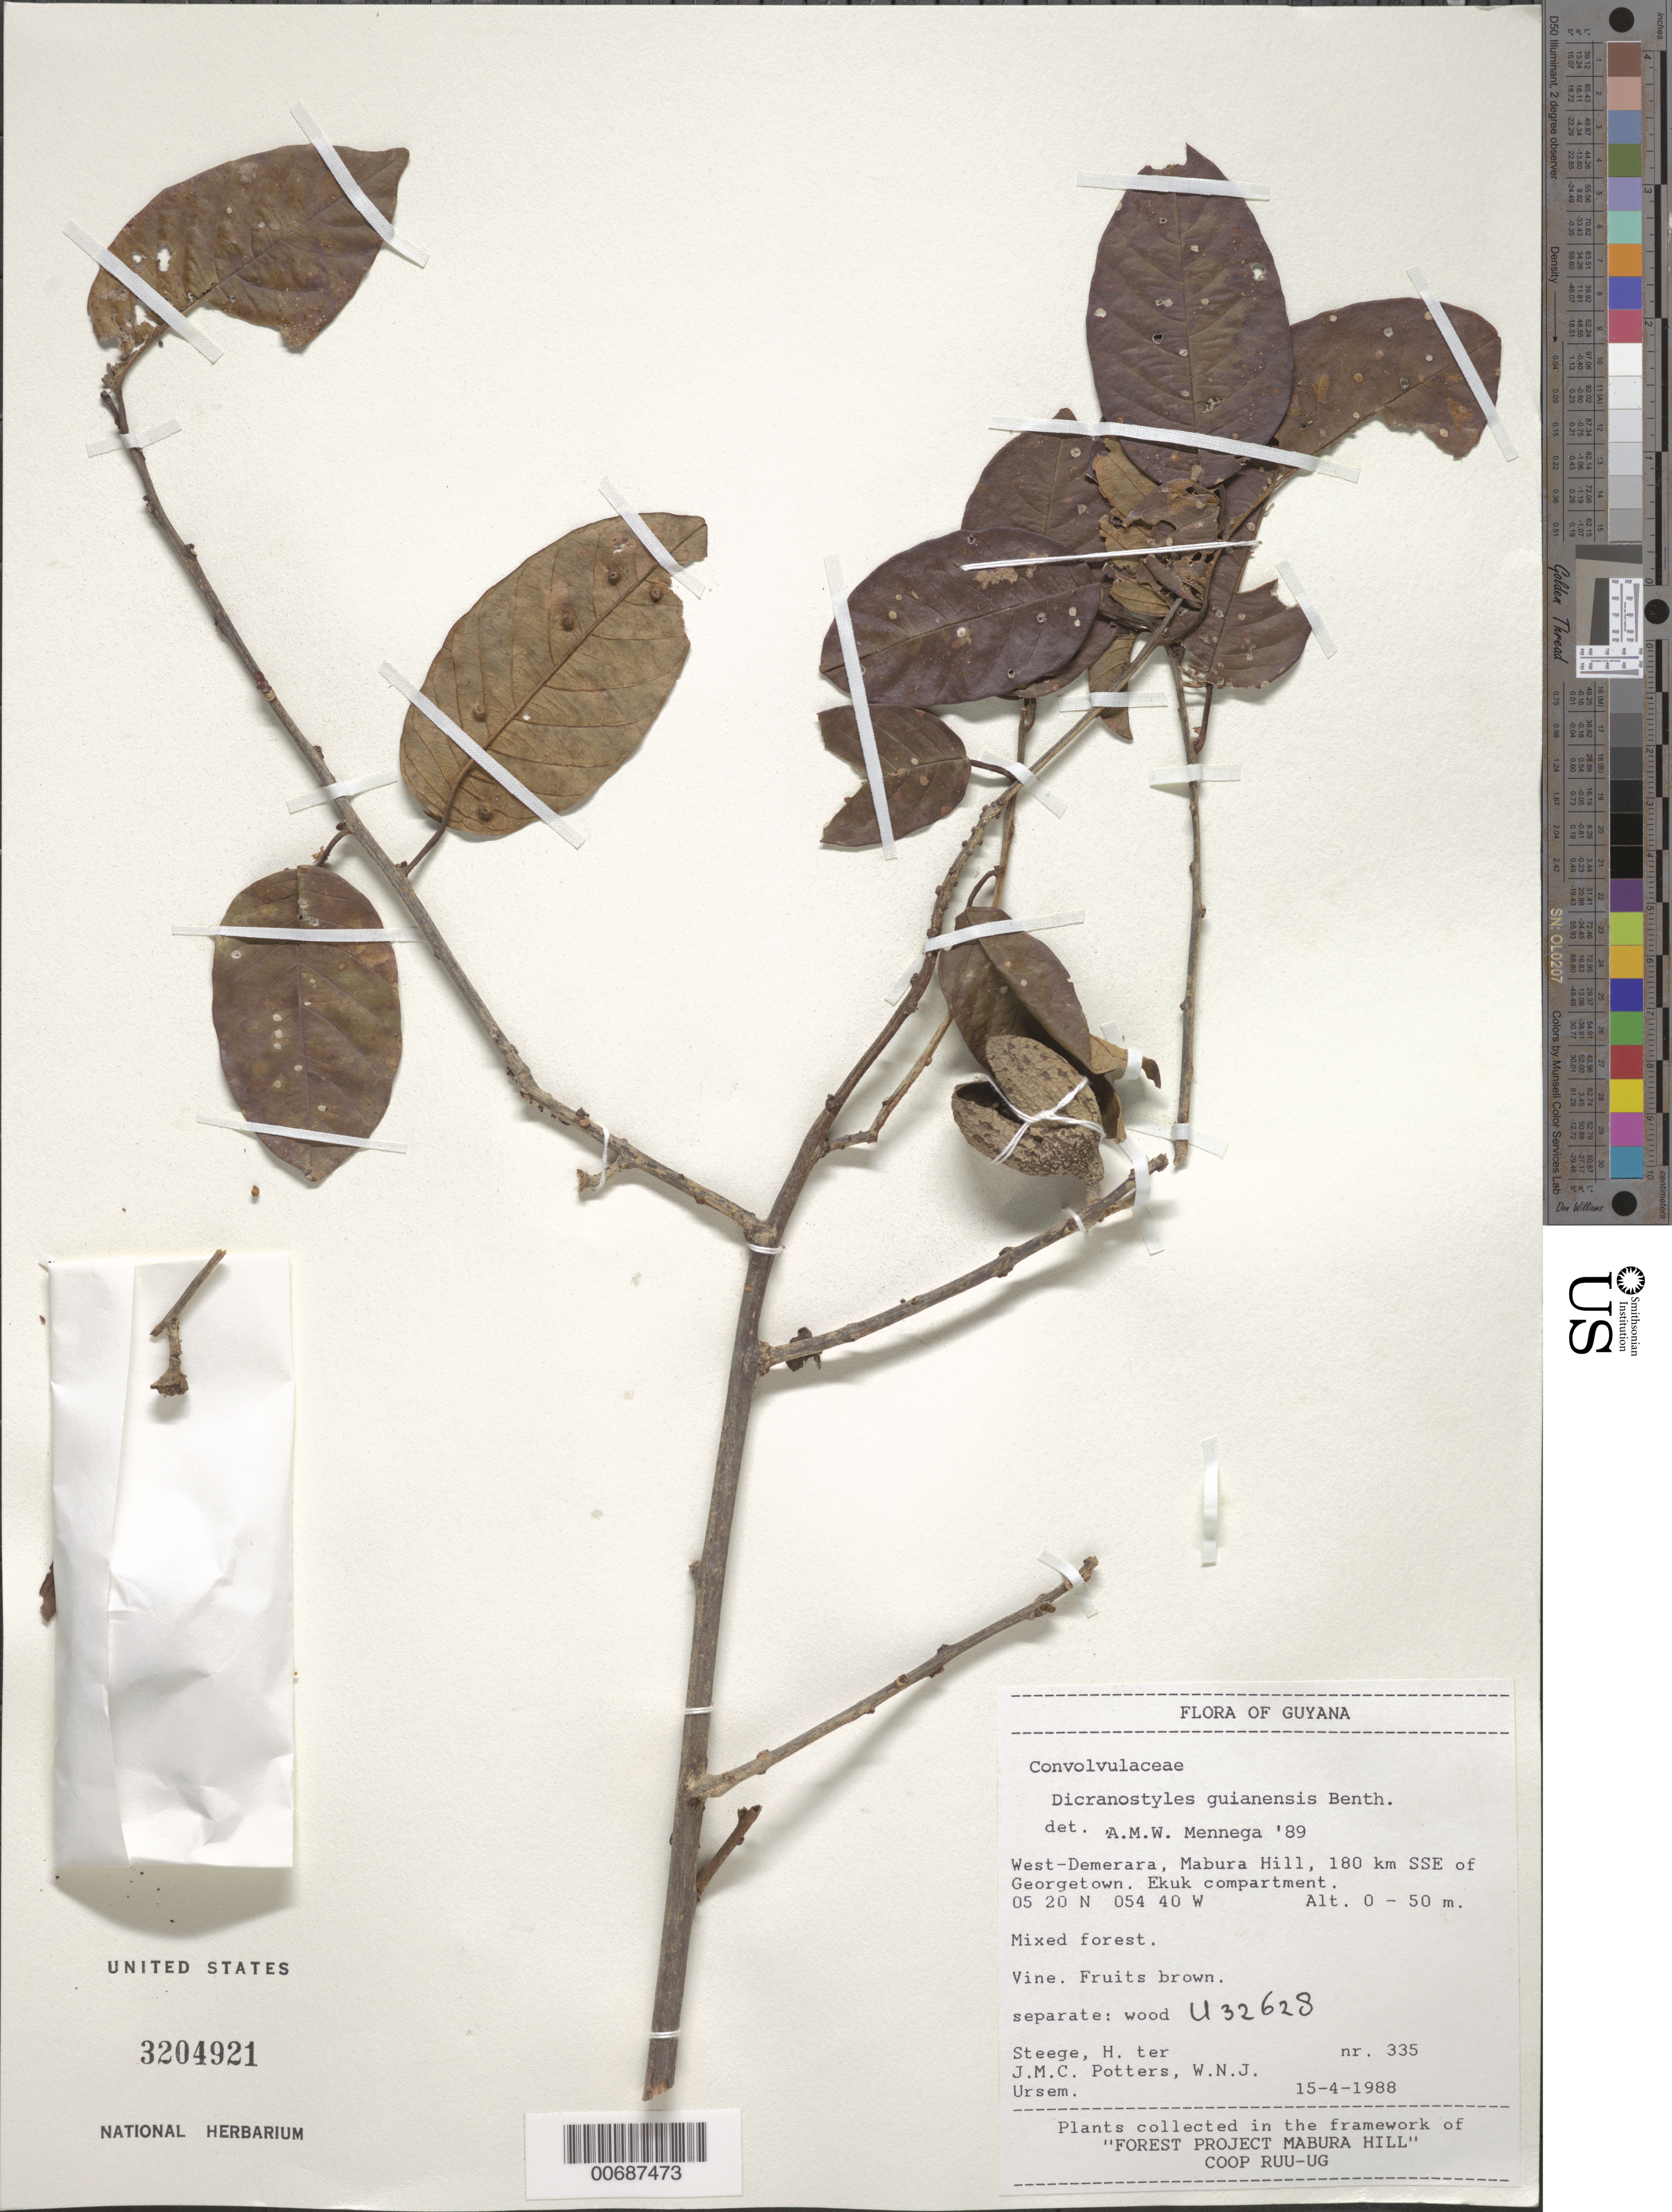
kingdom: Plantae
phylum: Tracheophyta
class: Magnoliopsida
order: Solanales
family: Convolvulaceae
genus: Dicranostyles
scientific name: Dicranostyles guianensis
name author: Mennega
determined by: Mennega, A. M. W.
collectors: H. ter Steege, J. Potters & W. Ursem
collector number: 335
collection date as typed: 15-Apr-88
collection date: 1988-04-15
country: Guyana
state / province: U. Demerara-Berbice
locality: Mabura Hill, 180 km SSE of Georgetown, Ekuk compartment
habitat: Mixed forest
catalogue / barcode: US 3204921